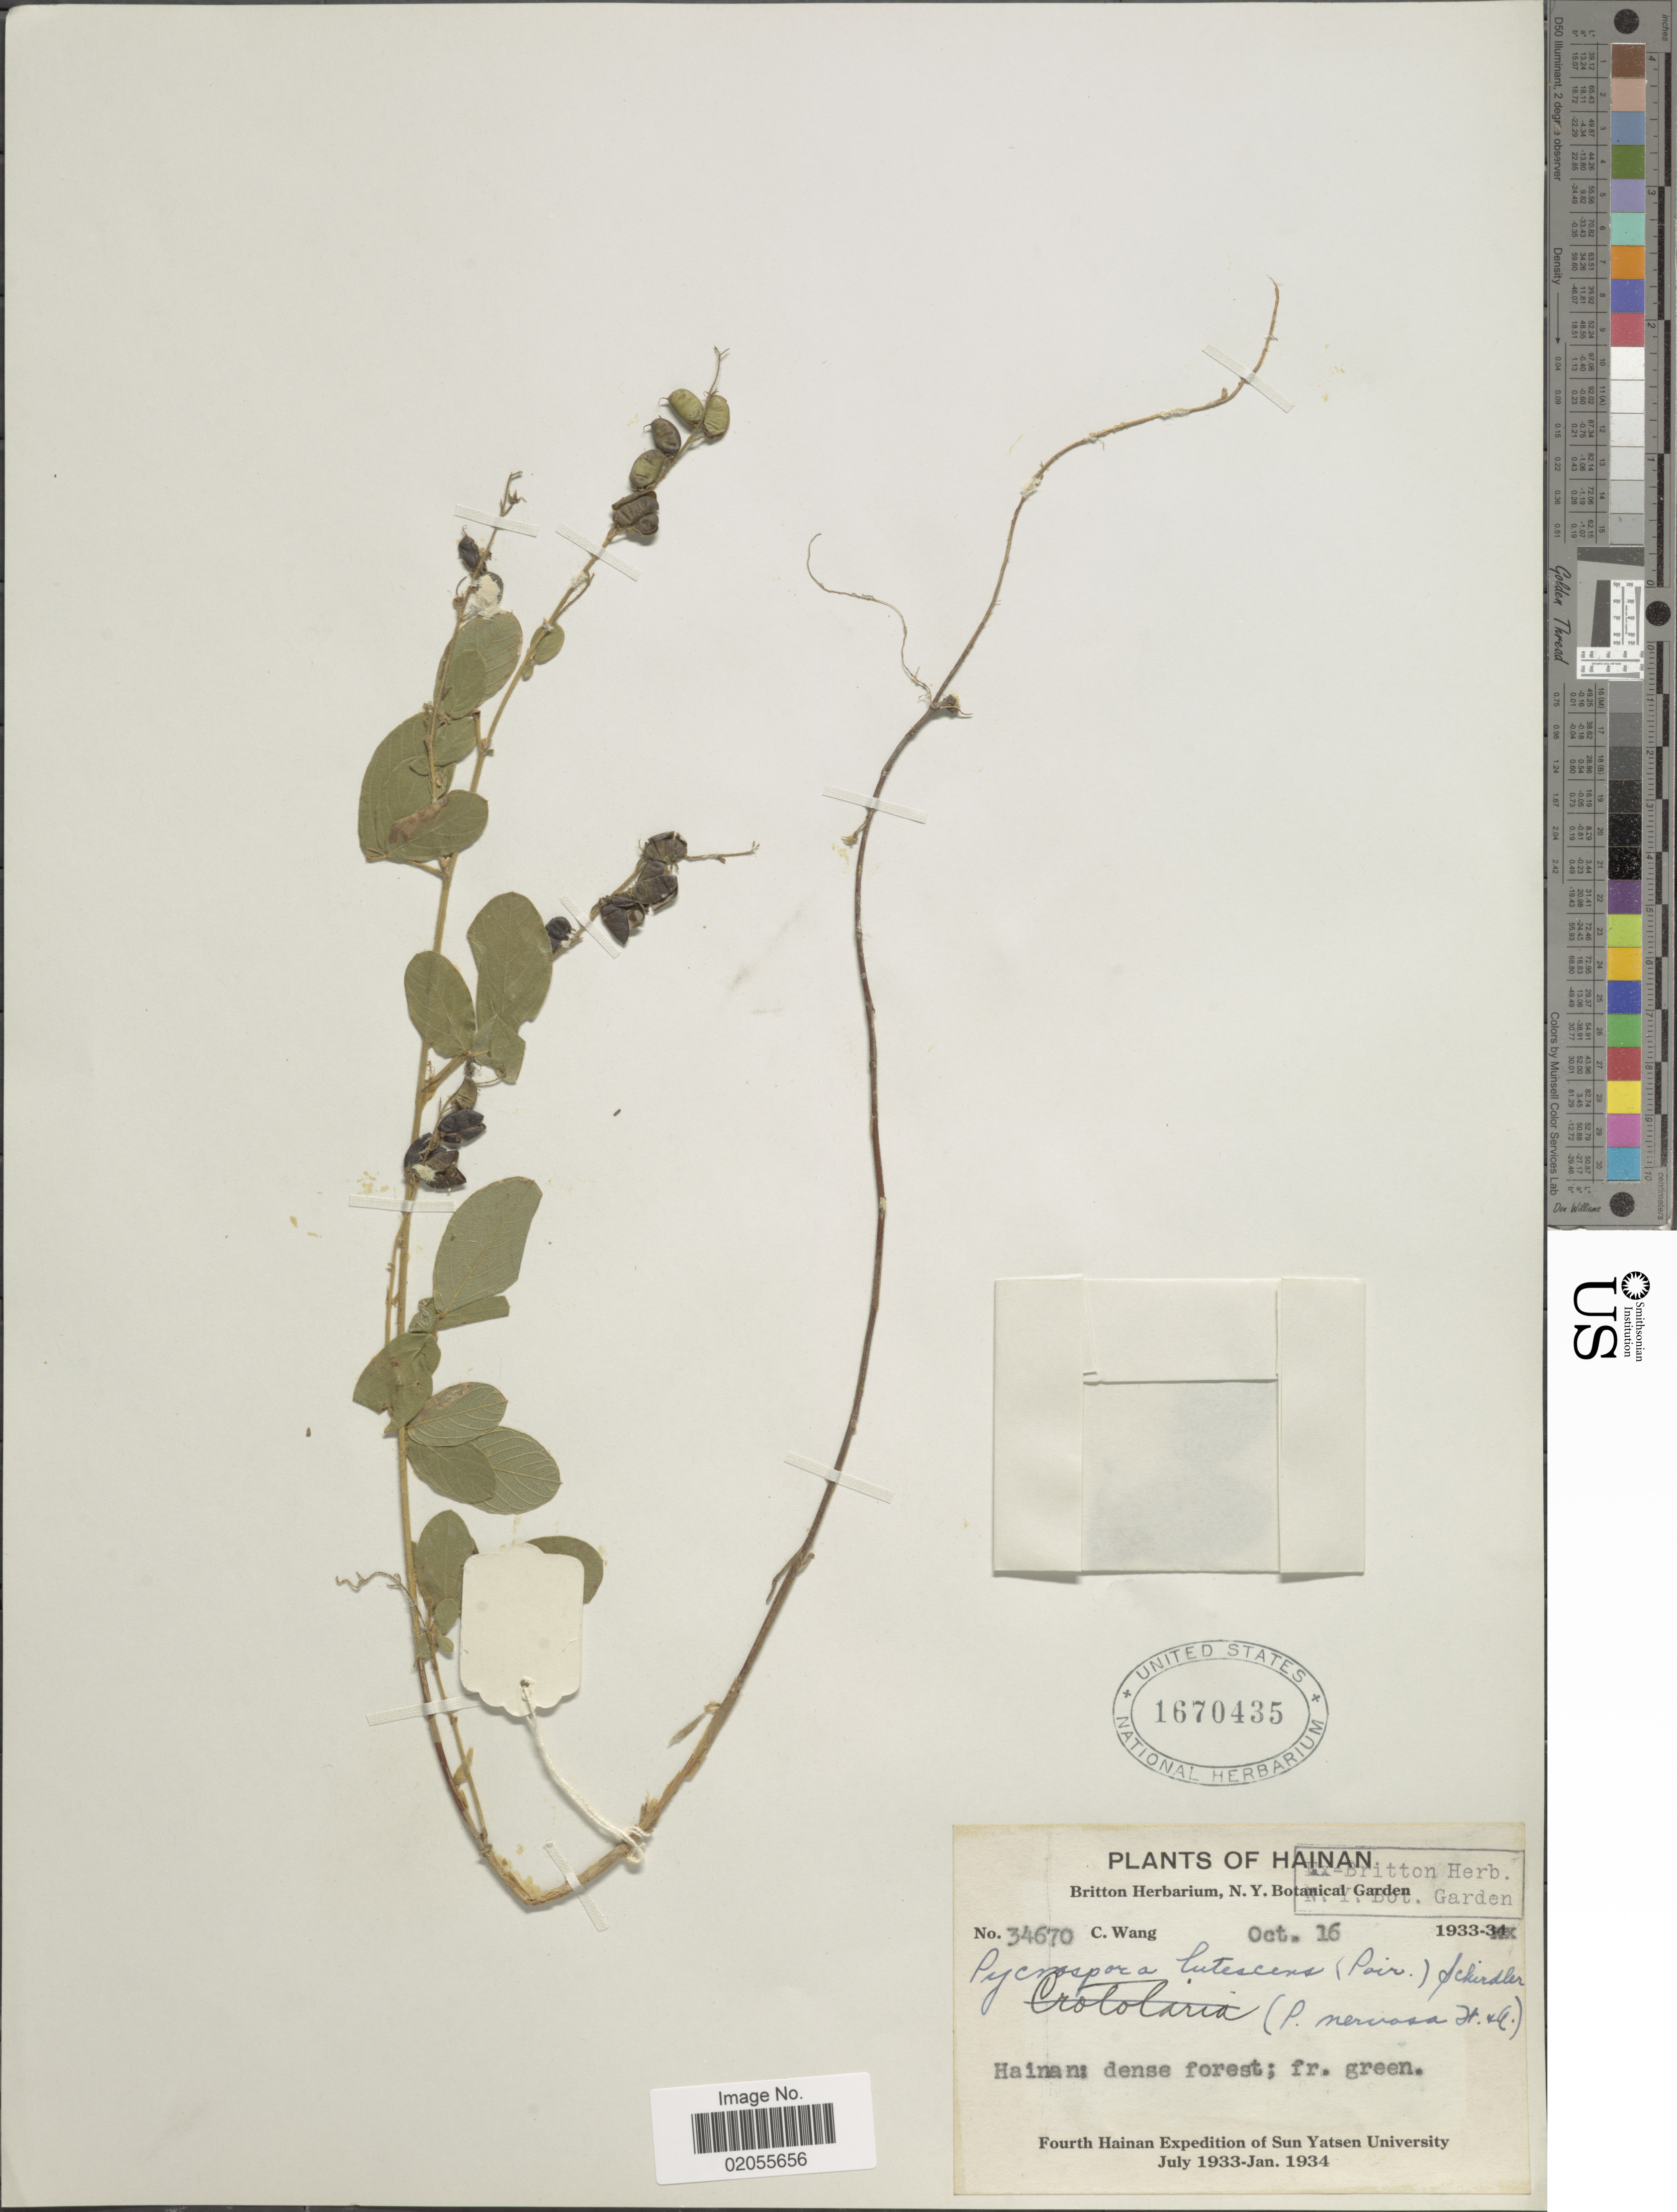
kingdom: Plantae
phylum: Tracheophyta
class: Magnoliopsida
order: Fabales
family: Fabaceae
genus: Pycnospora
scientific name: Pycnospora lutescens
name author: (Poir.) Schindl.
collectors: C. Wang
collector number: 34670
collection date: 1933-10-16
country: China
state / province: Hainan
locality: Hainan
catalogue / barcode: US 1670435